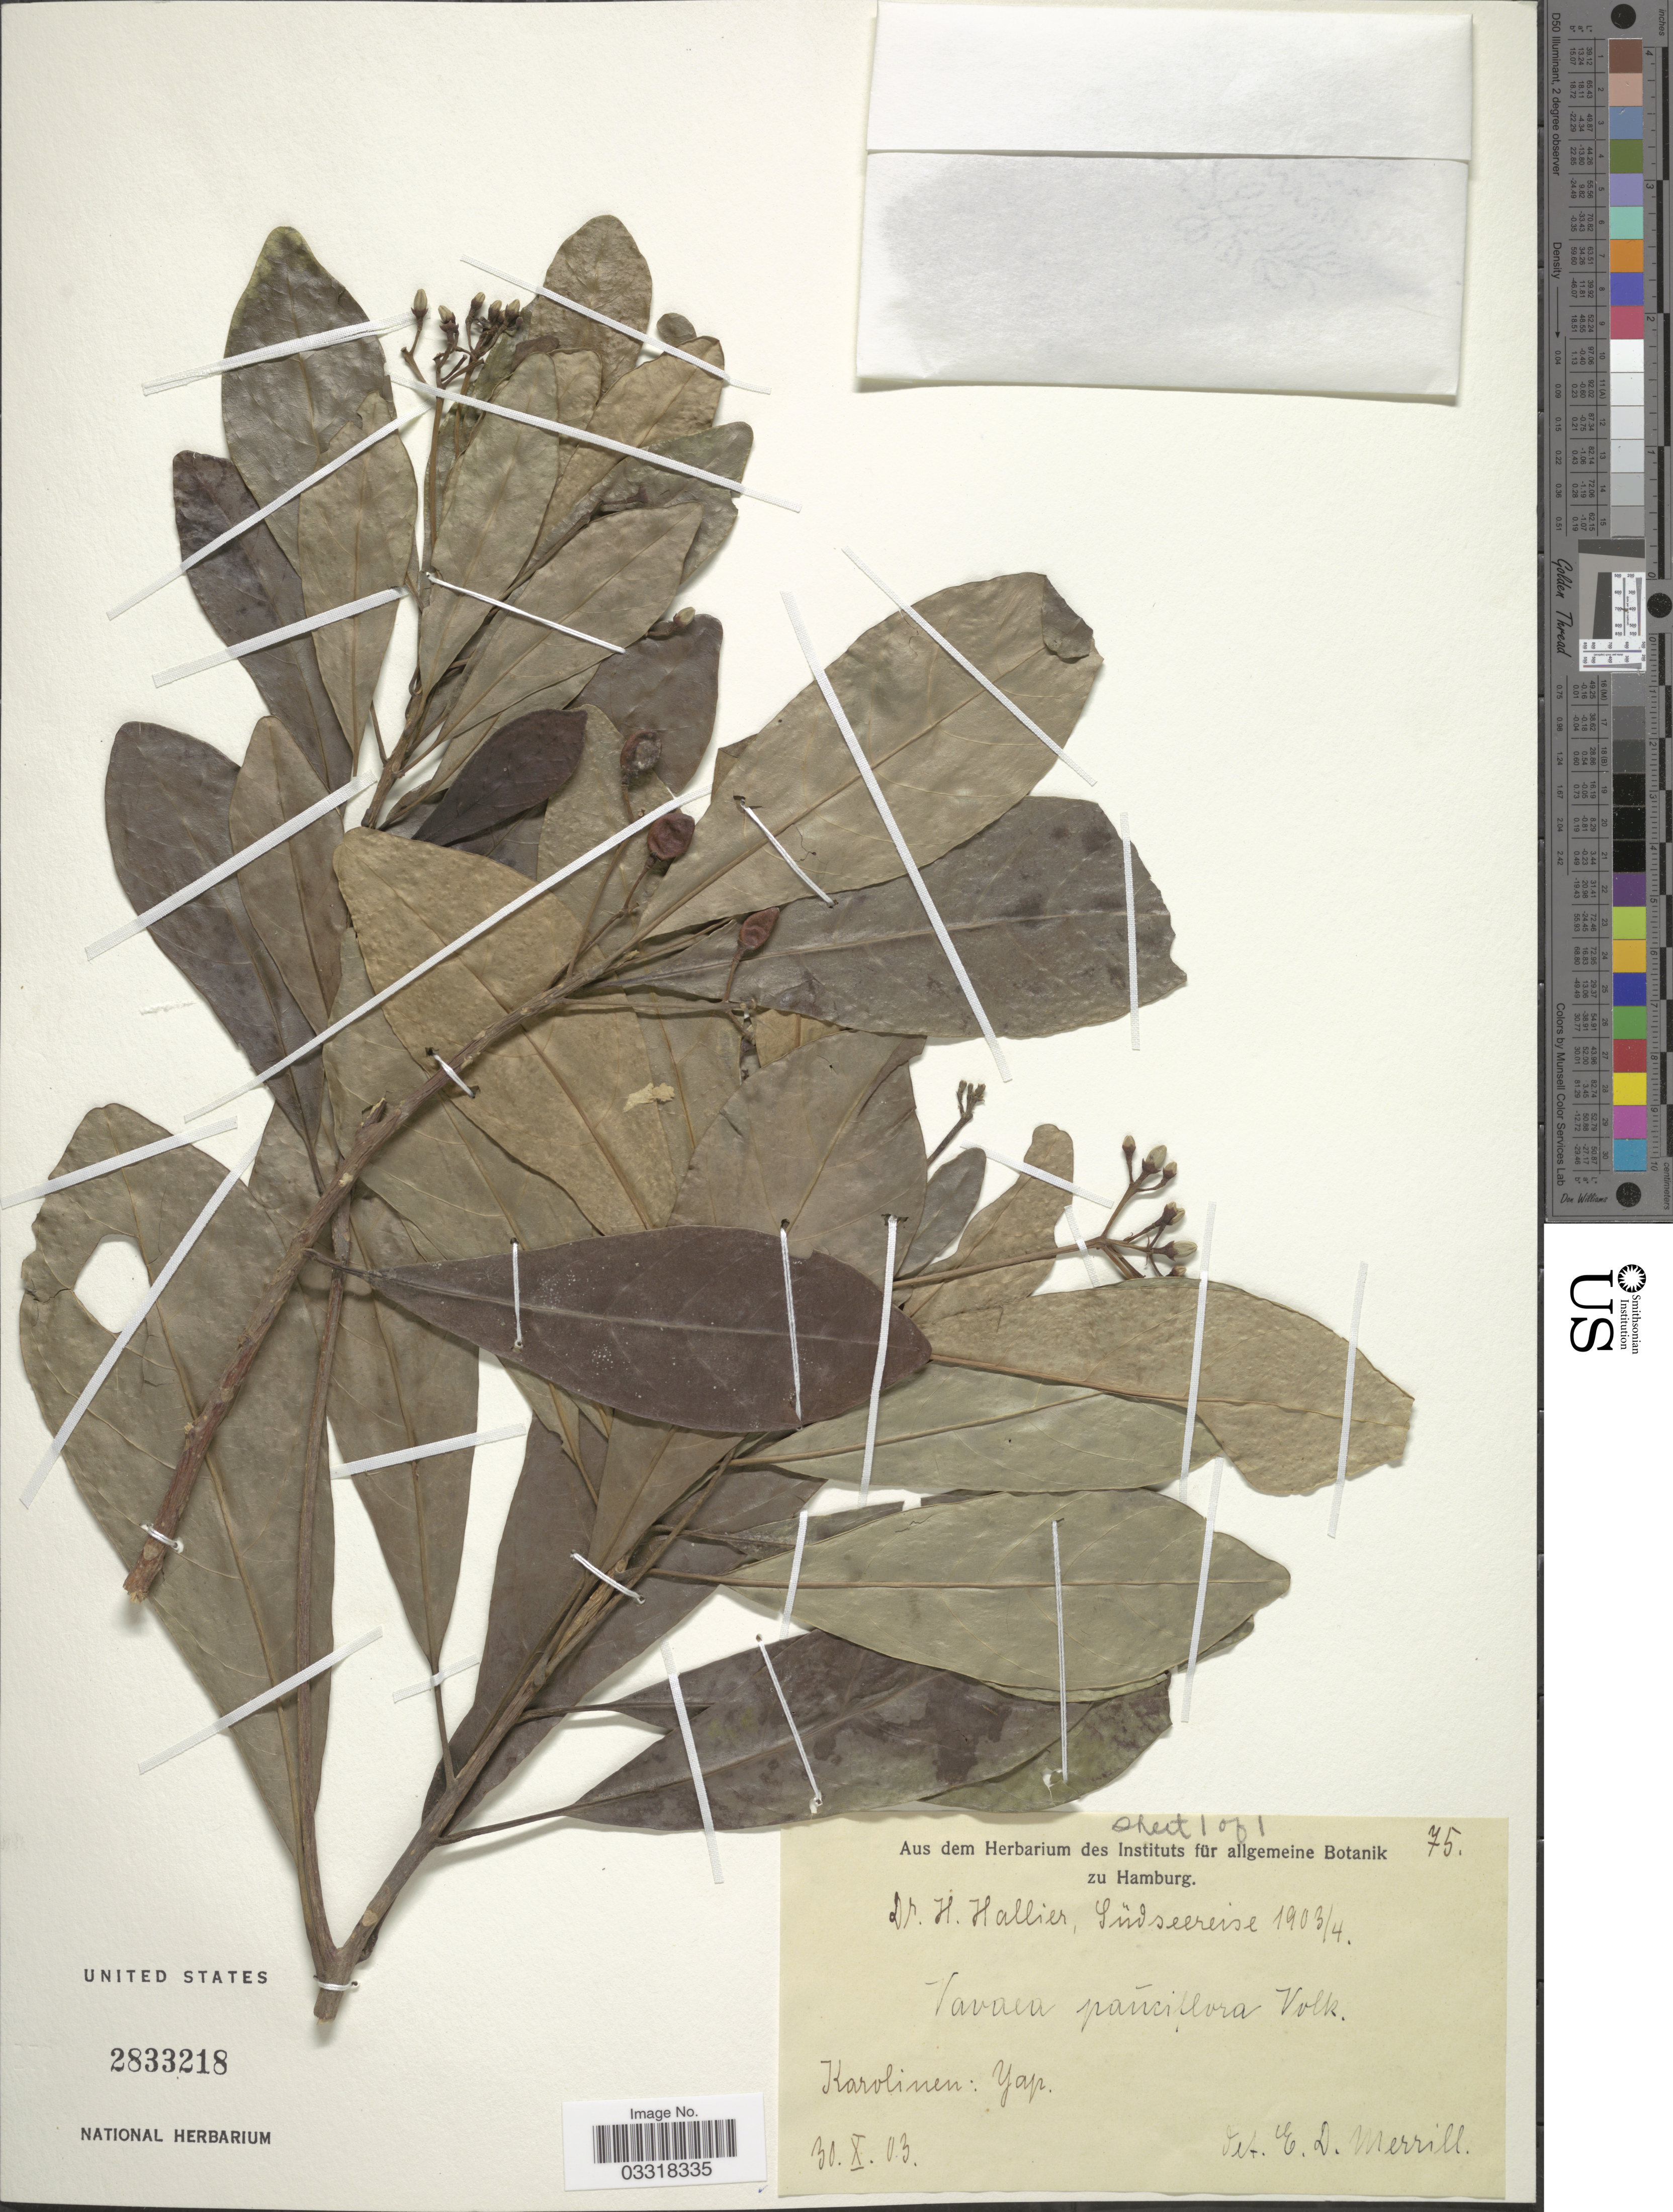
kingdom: Plantae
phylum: Tracheophyta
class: Magnoliopsida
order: Sapindales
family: Meliaceae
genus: Vavaea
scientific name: Vavaea pauciflora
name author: Volkens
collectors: H. G. Hallier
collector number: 75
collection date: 1903-10-30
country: Micronesia, Federated States of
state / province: Yap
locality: Karolinen.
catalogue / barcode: US 2833218